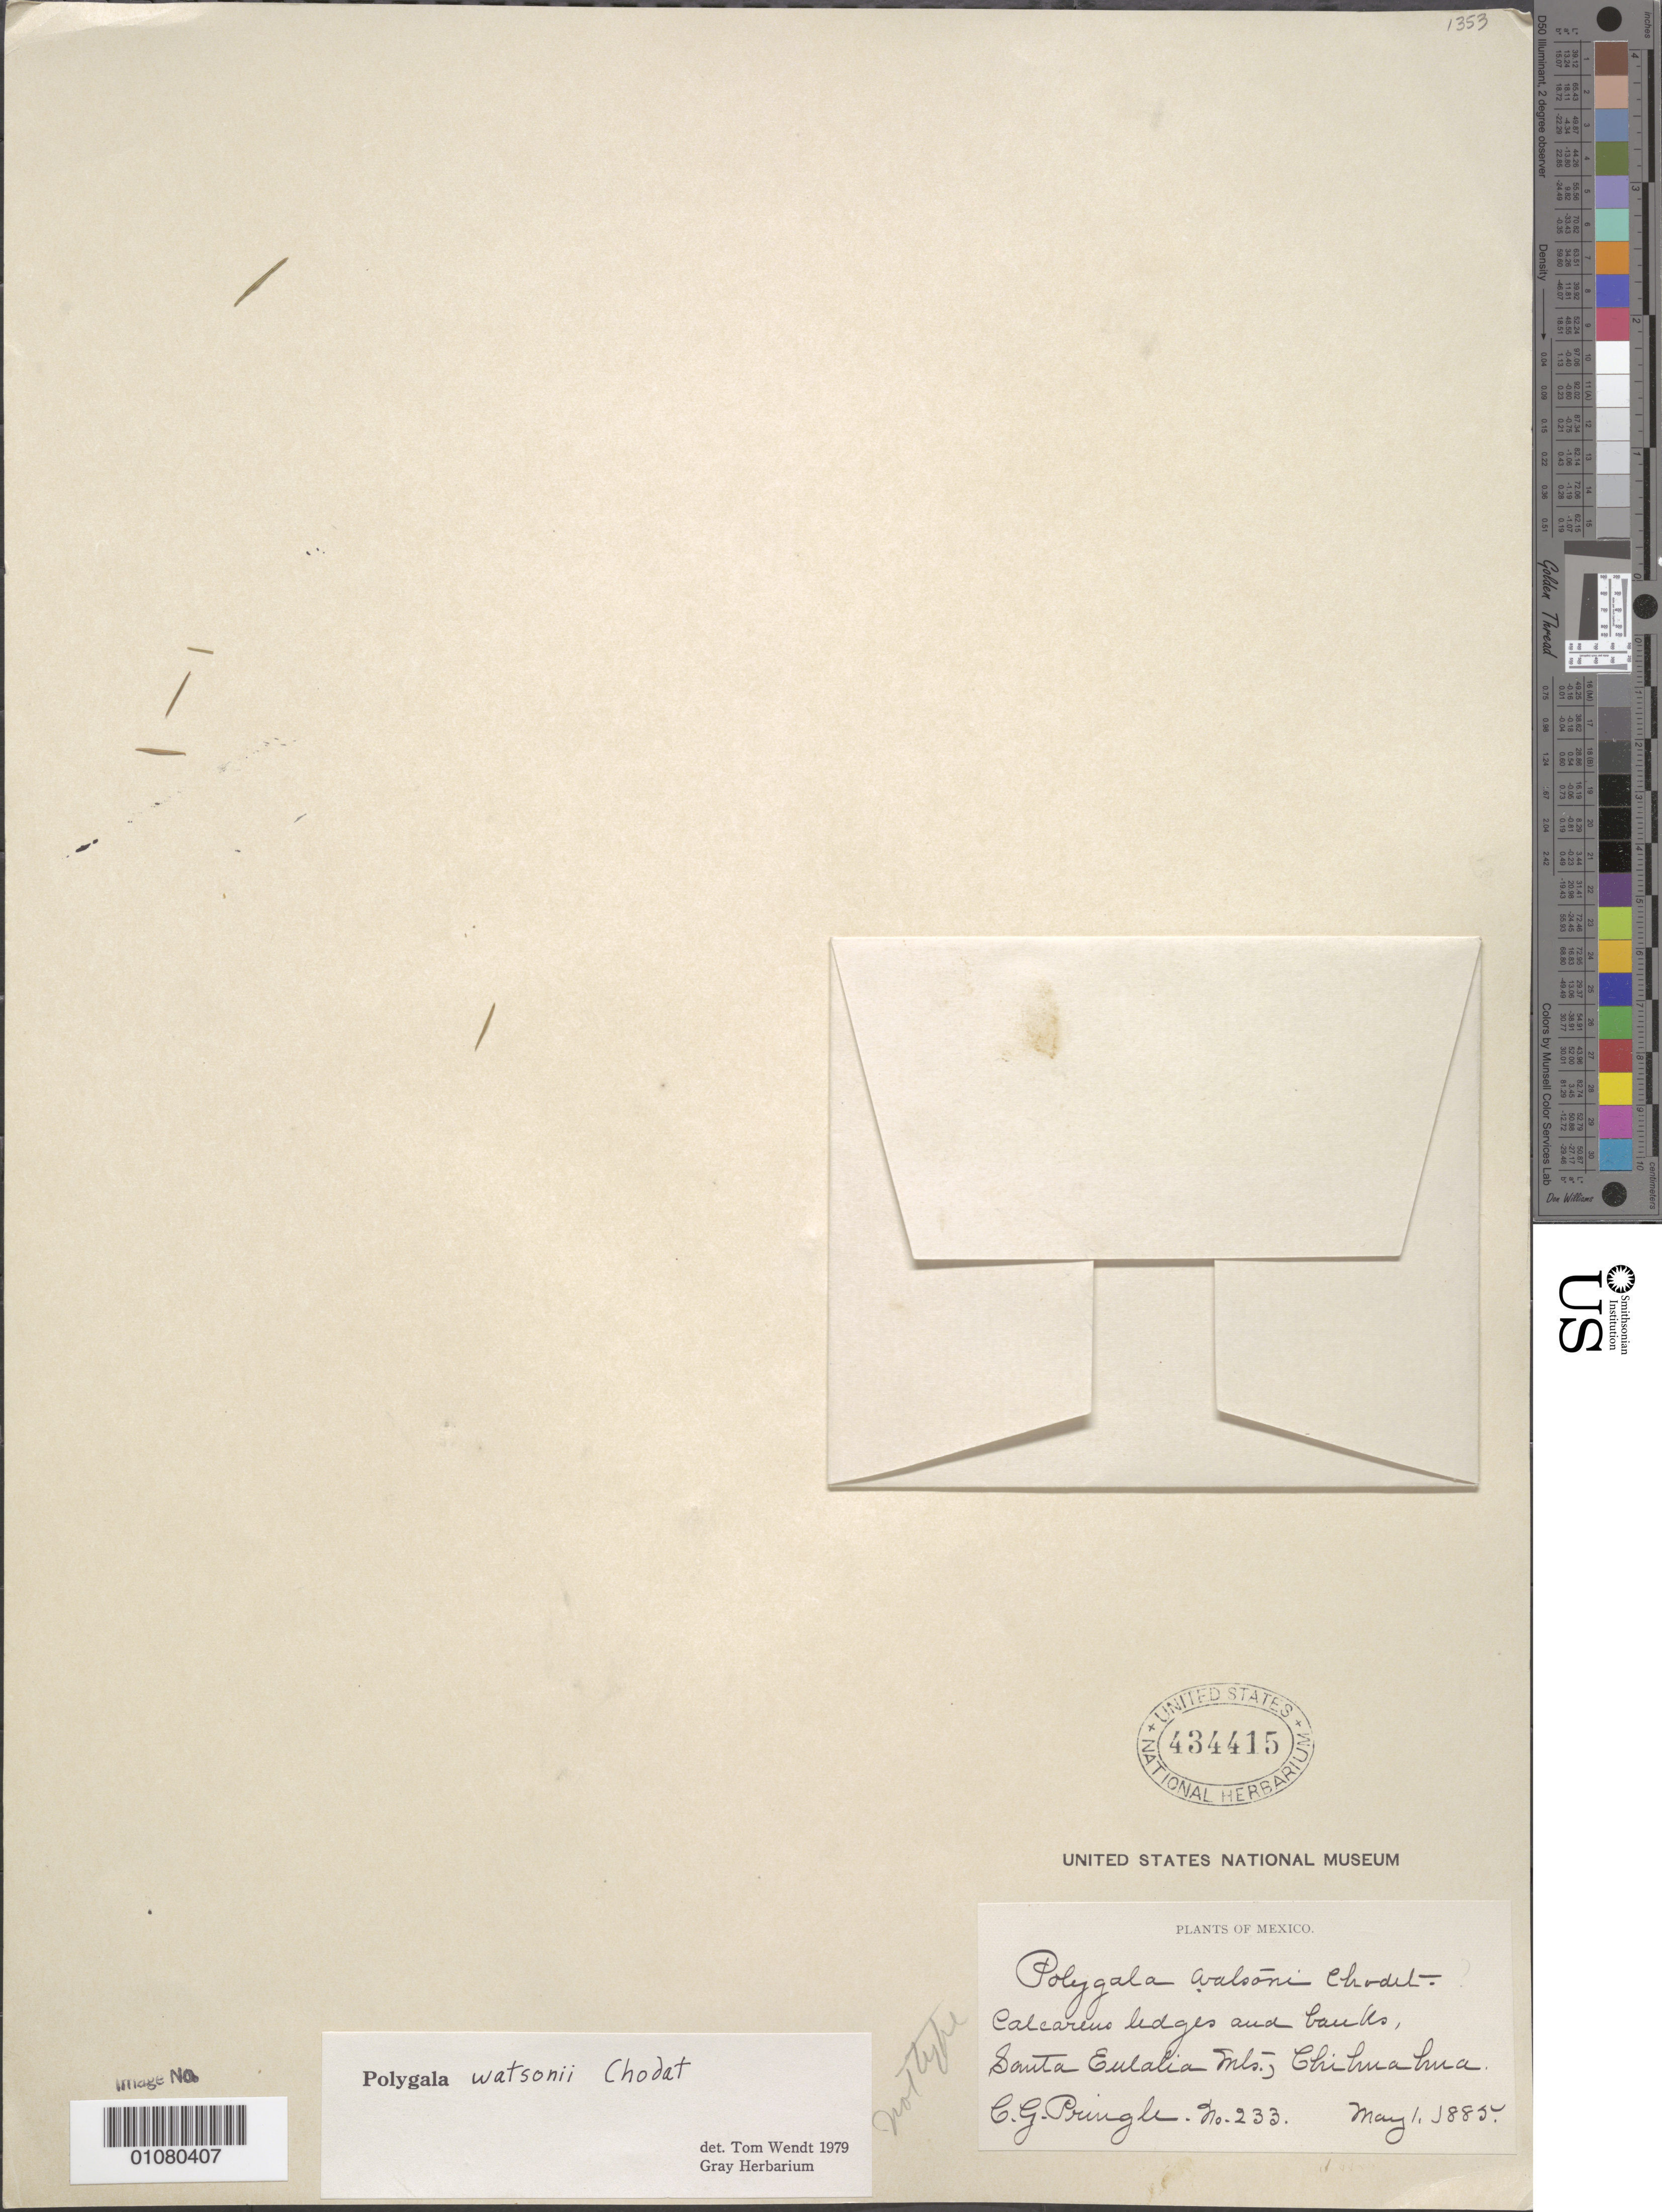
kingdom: Plantae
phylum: Tracheophyta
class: Magnoliopsida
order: Fabales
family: Polygalaceae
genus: Polygala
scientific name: Polygala watsonii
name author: Chodat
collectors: C. G. Pringle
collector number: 233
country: Mexico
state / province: Chihuahua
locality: Santa Eulalia Mts, Chihuahua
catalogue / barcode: US 434415